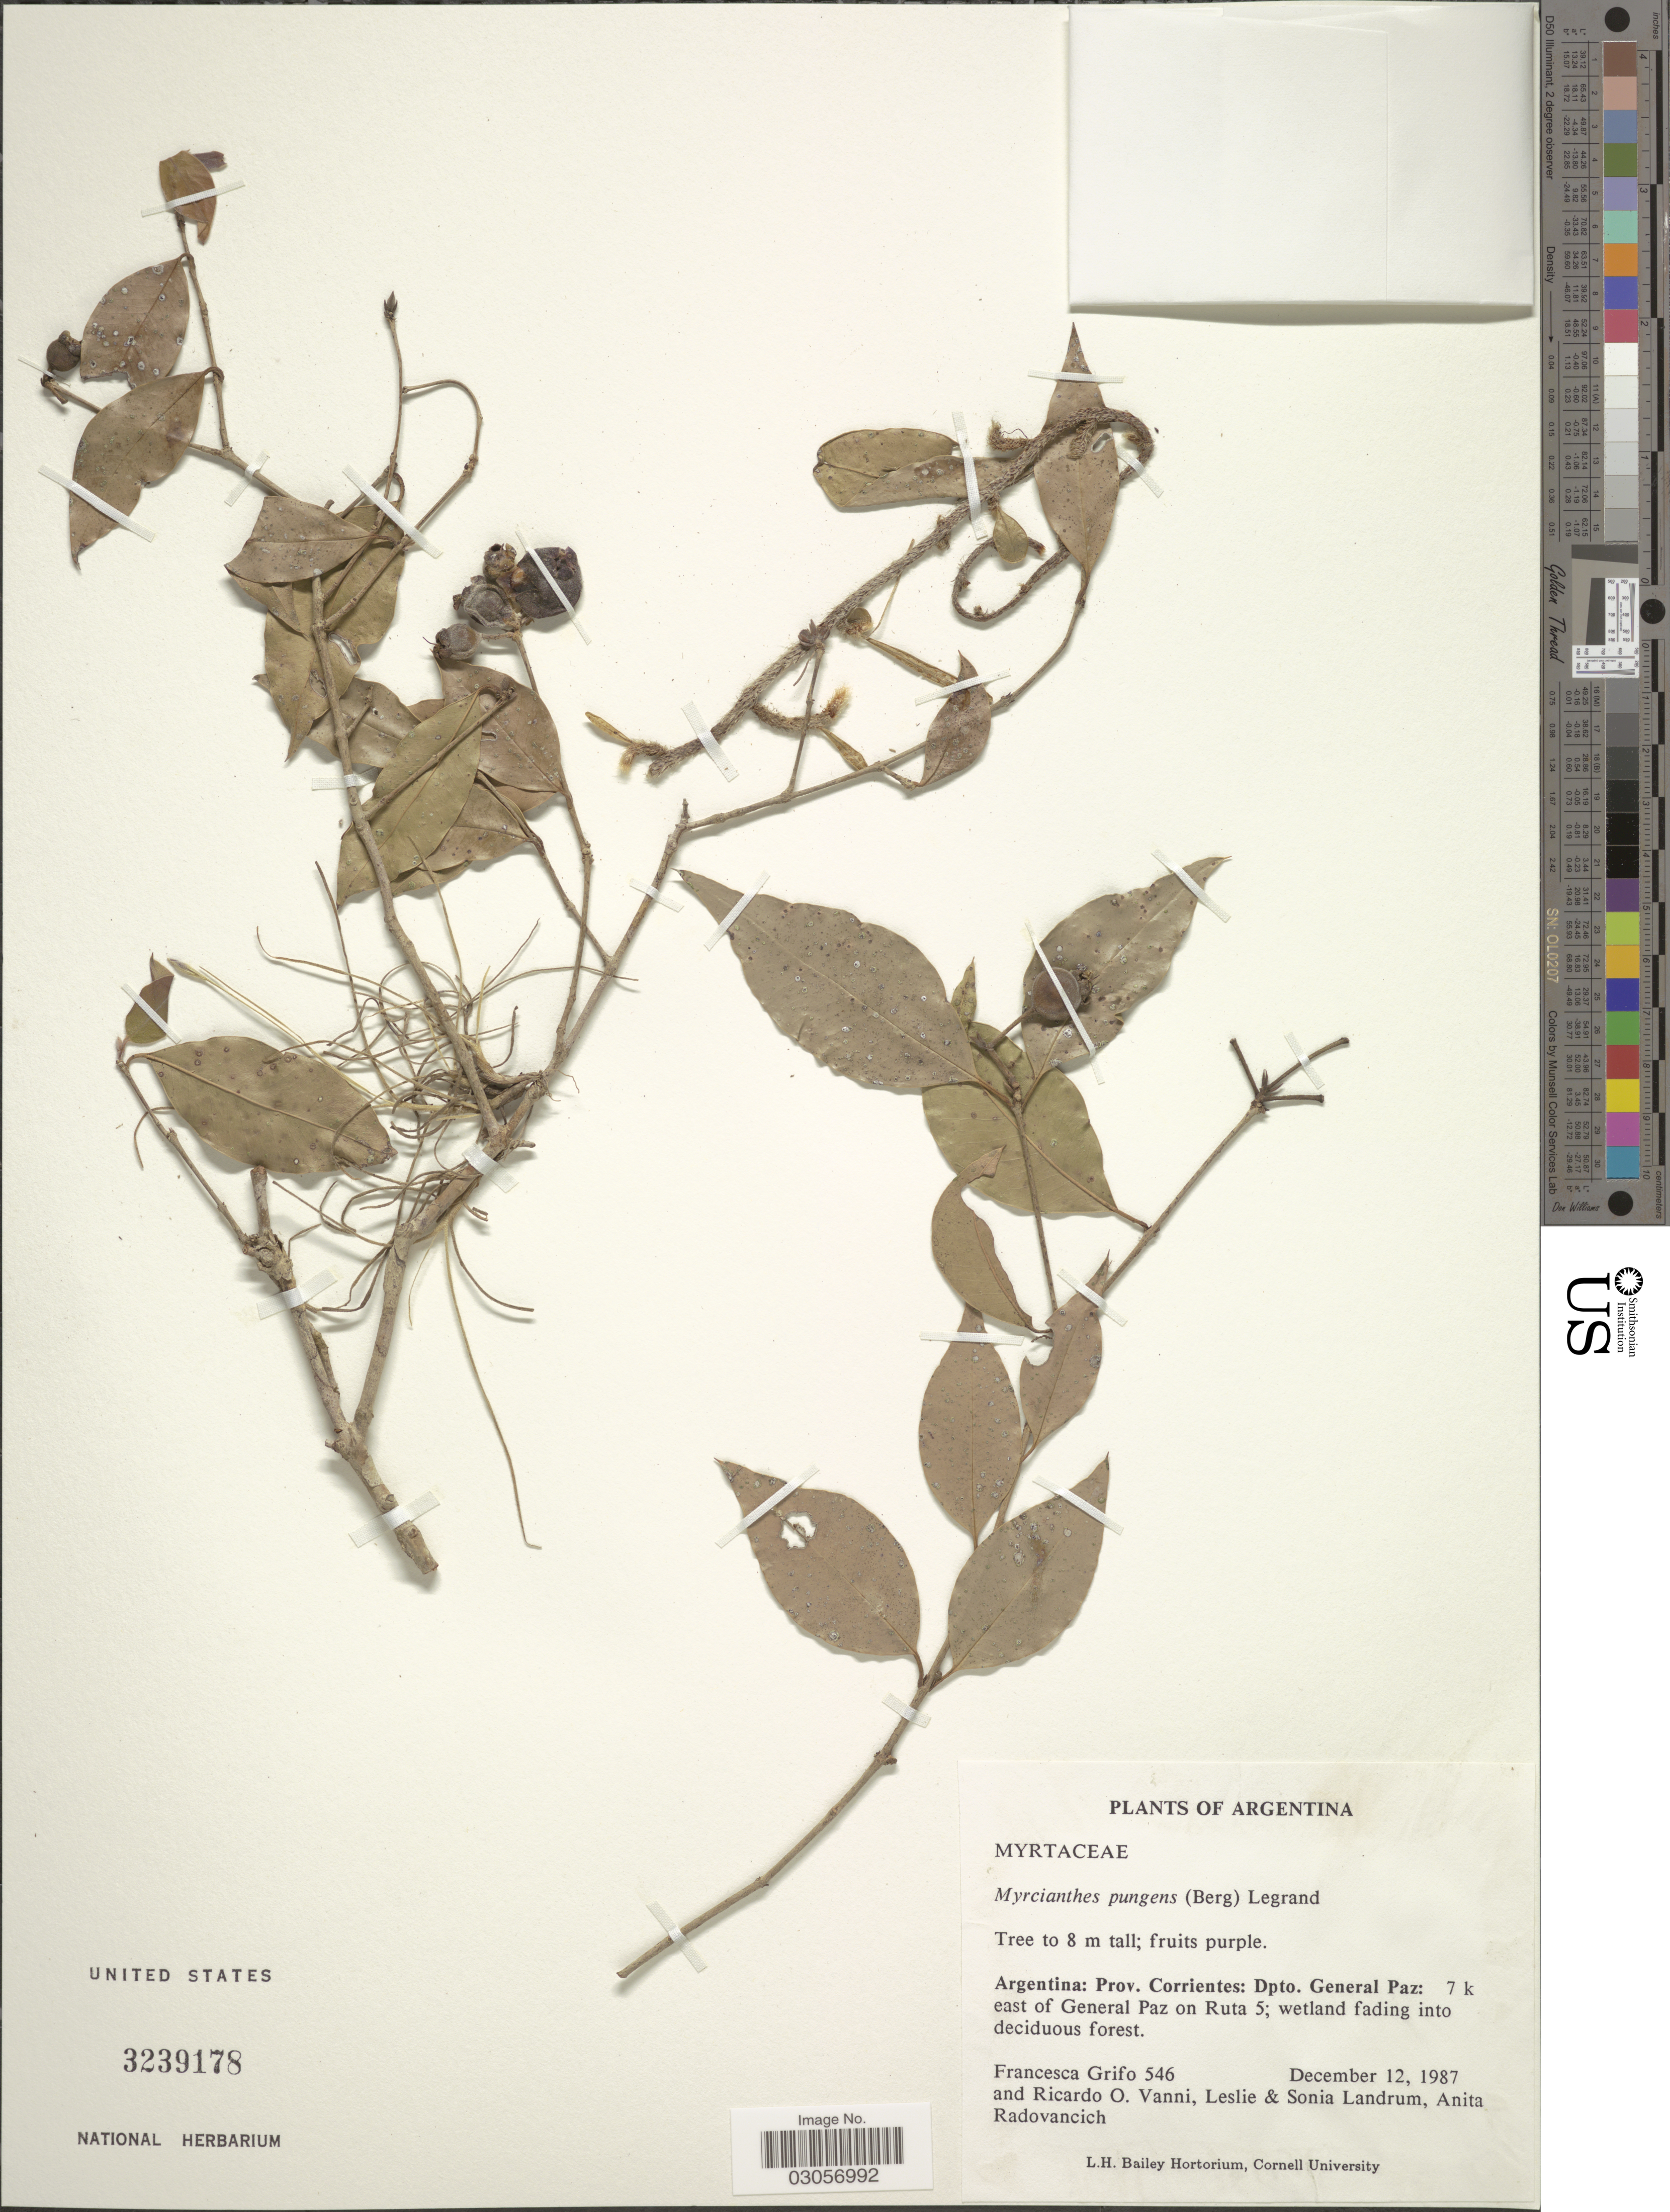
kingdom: Plantae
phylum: Tracheophyta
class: Magnoliopsida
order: Myrtales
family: Myrtaceae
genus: Myrcianthes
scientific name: Myrcianthes pungens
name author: (O. Berg) D. Legrand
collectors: F. Grifo, R. O. Vanni, L. R. Landrum, S. Landrum & A. Radovancich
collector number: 546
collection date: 1987-12-12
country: Argentina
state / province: Corrientes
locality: Dpto. General Paz: 7 km east of General Paz on Ruta 5.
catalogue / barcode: US 3239178